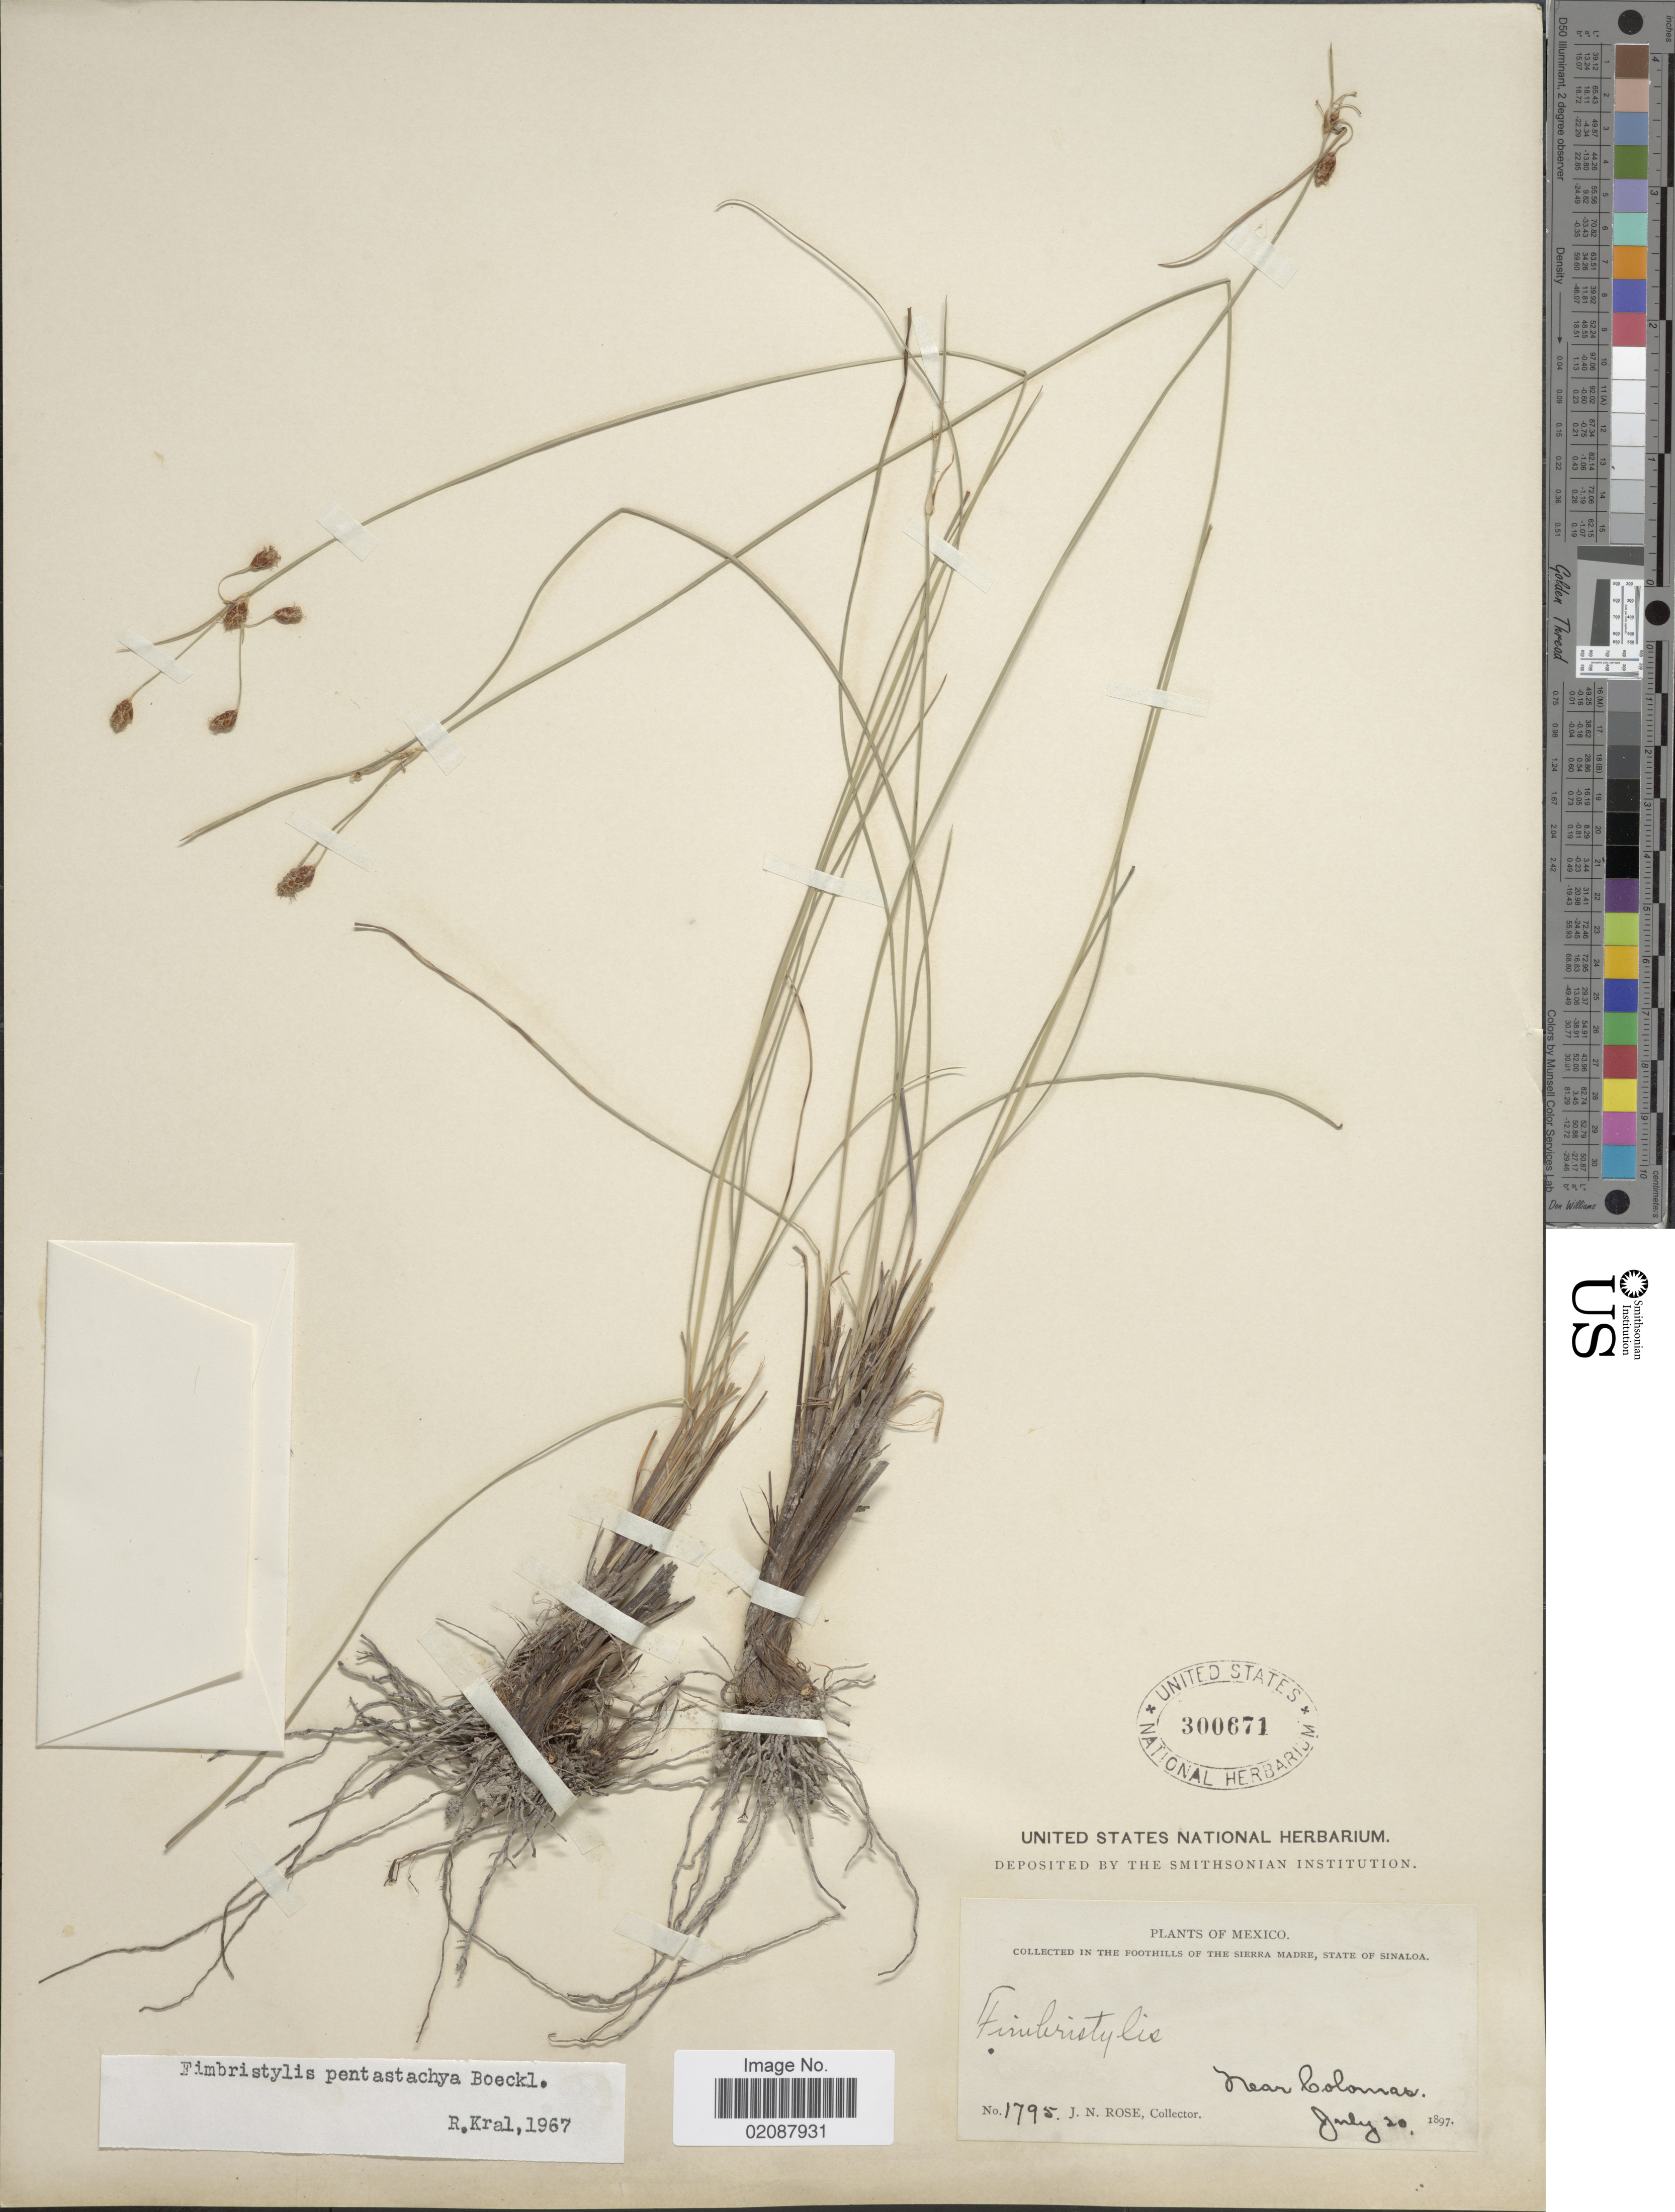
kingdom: Plantae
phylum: Tracheophyta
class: Liliopsida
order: Poales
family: Cyperaceae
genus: Fimbristylis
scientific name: Fimbristylis pentastachya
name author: Boeckeler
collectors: J. N. Rose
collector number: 1795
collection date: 1897-07-20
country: Mexico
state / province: Sinaloa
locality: In the foothills of the Sierra Madre, State of Sinaloa. Near Colomas.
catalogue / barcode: US 300671